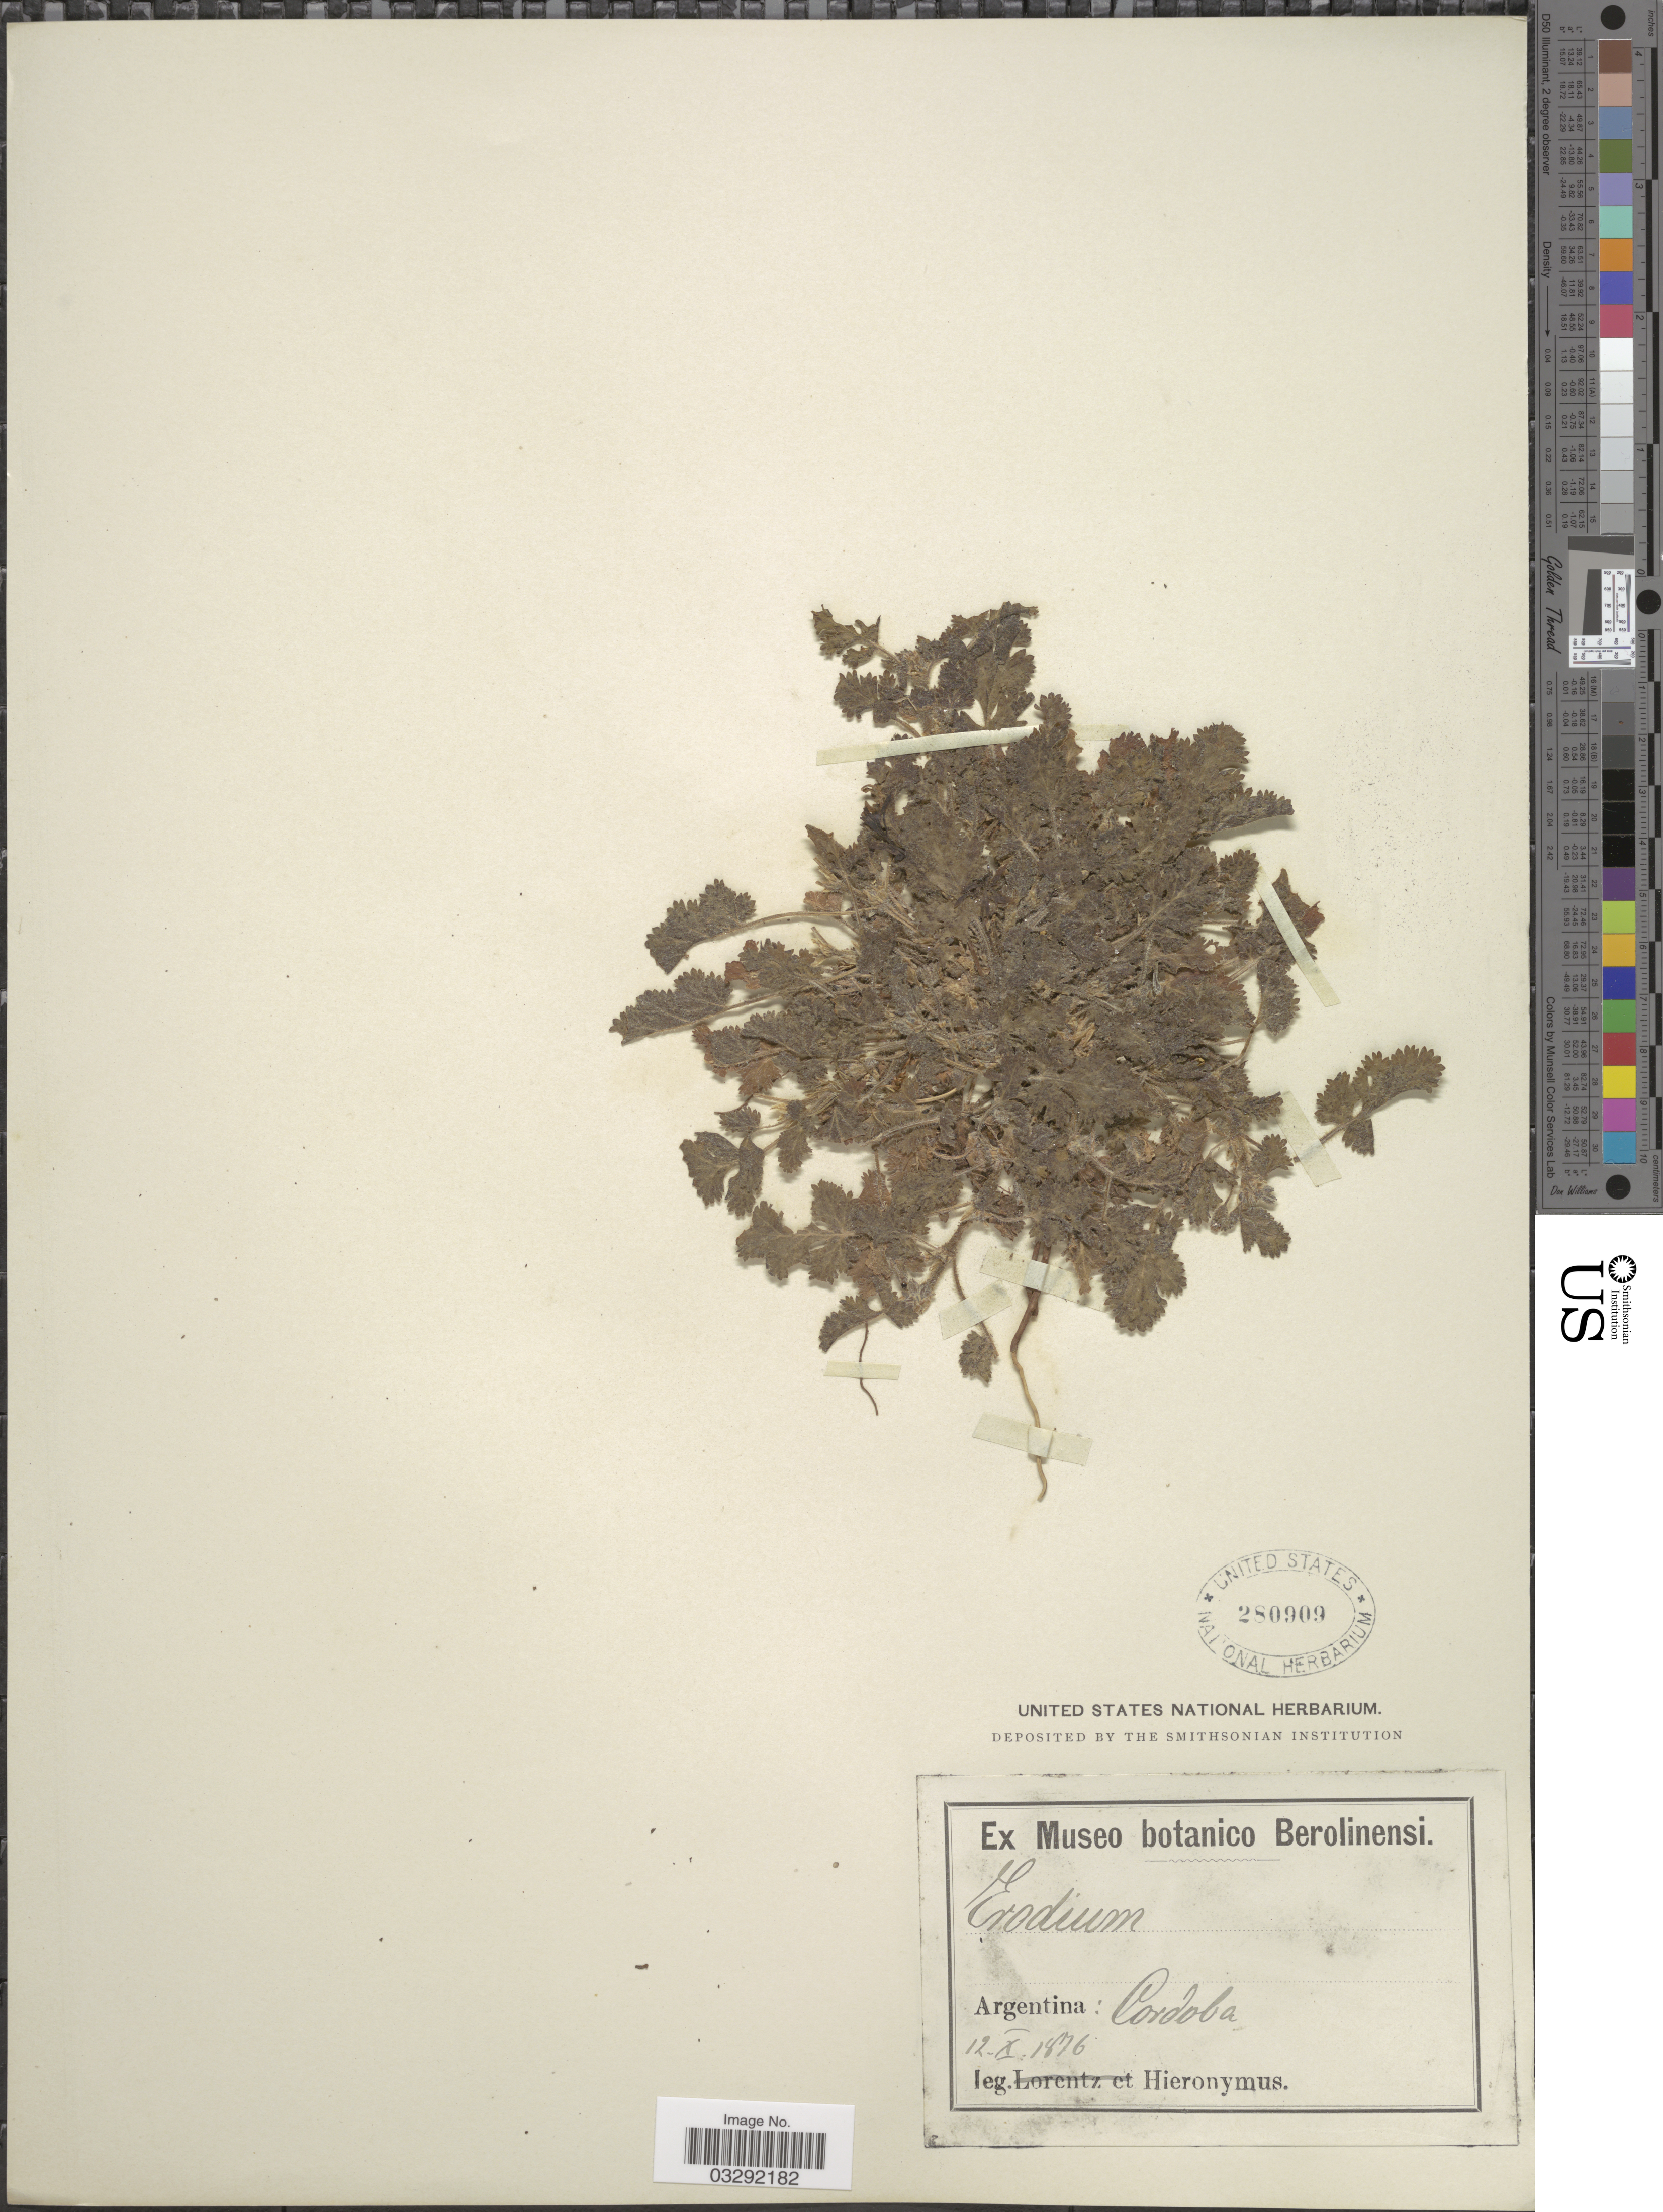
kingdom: Plantae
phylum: Tracheophyta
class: Magnoliopsida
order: Geraniales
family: Geraniaceae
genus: Erodium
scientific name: Erodium geoides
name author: A. St.-Hil.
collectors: -. Hieronymus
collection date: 1876-10-12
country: Argentina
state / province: Cordoba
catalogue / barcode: US 280909